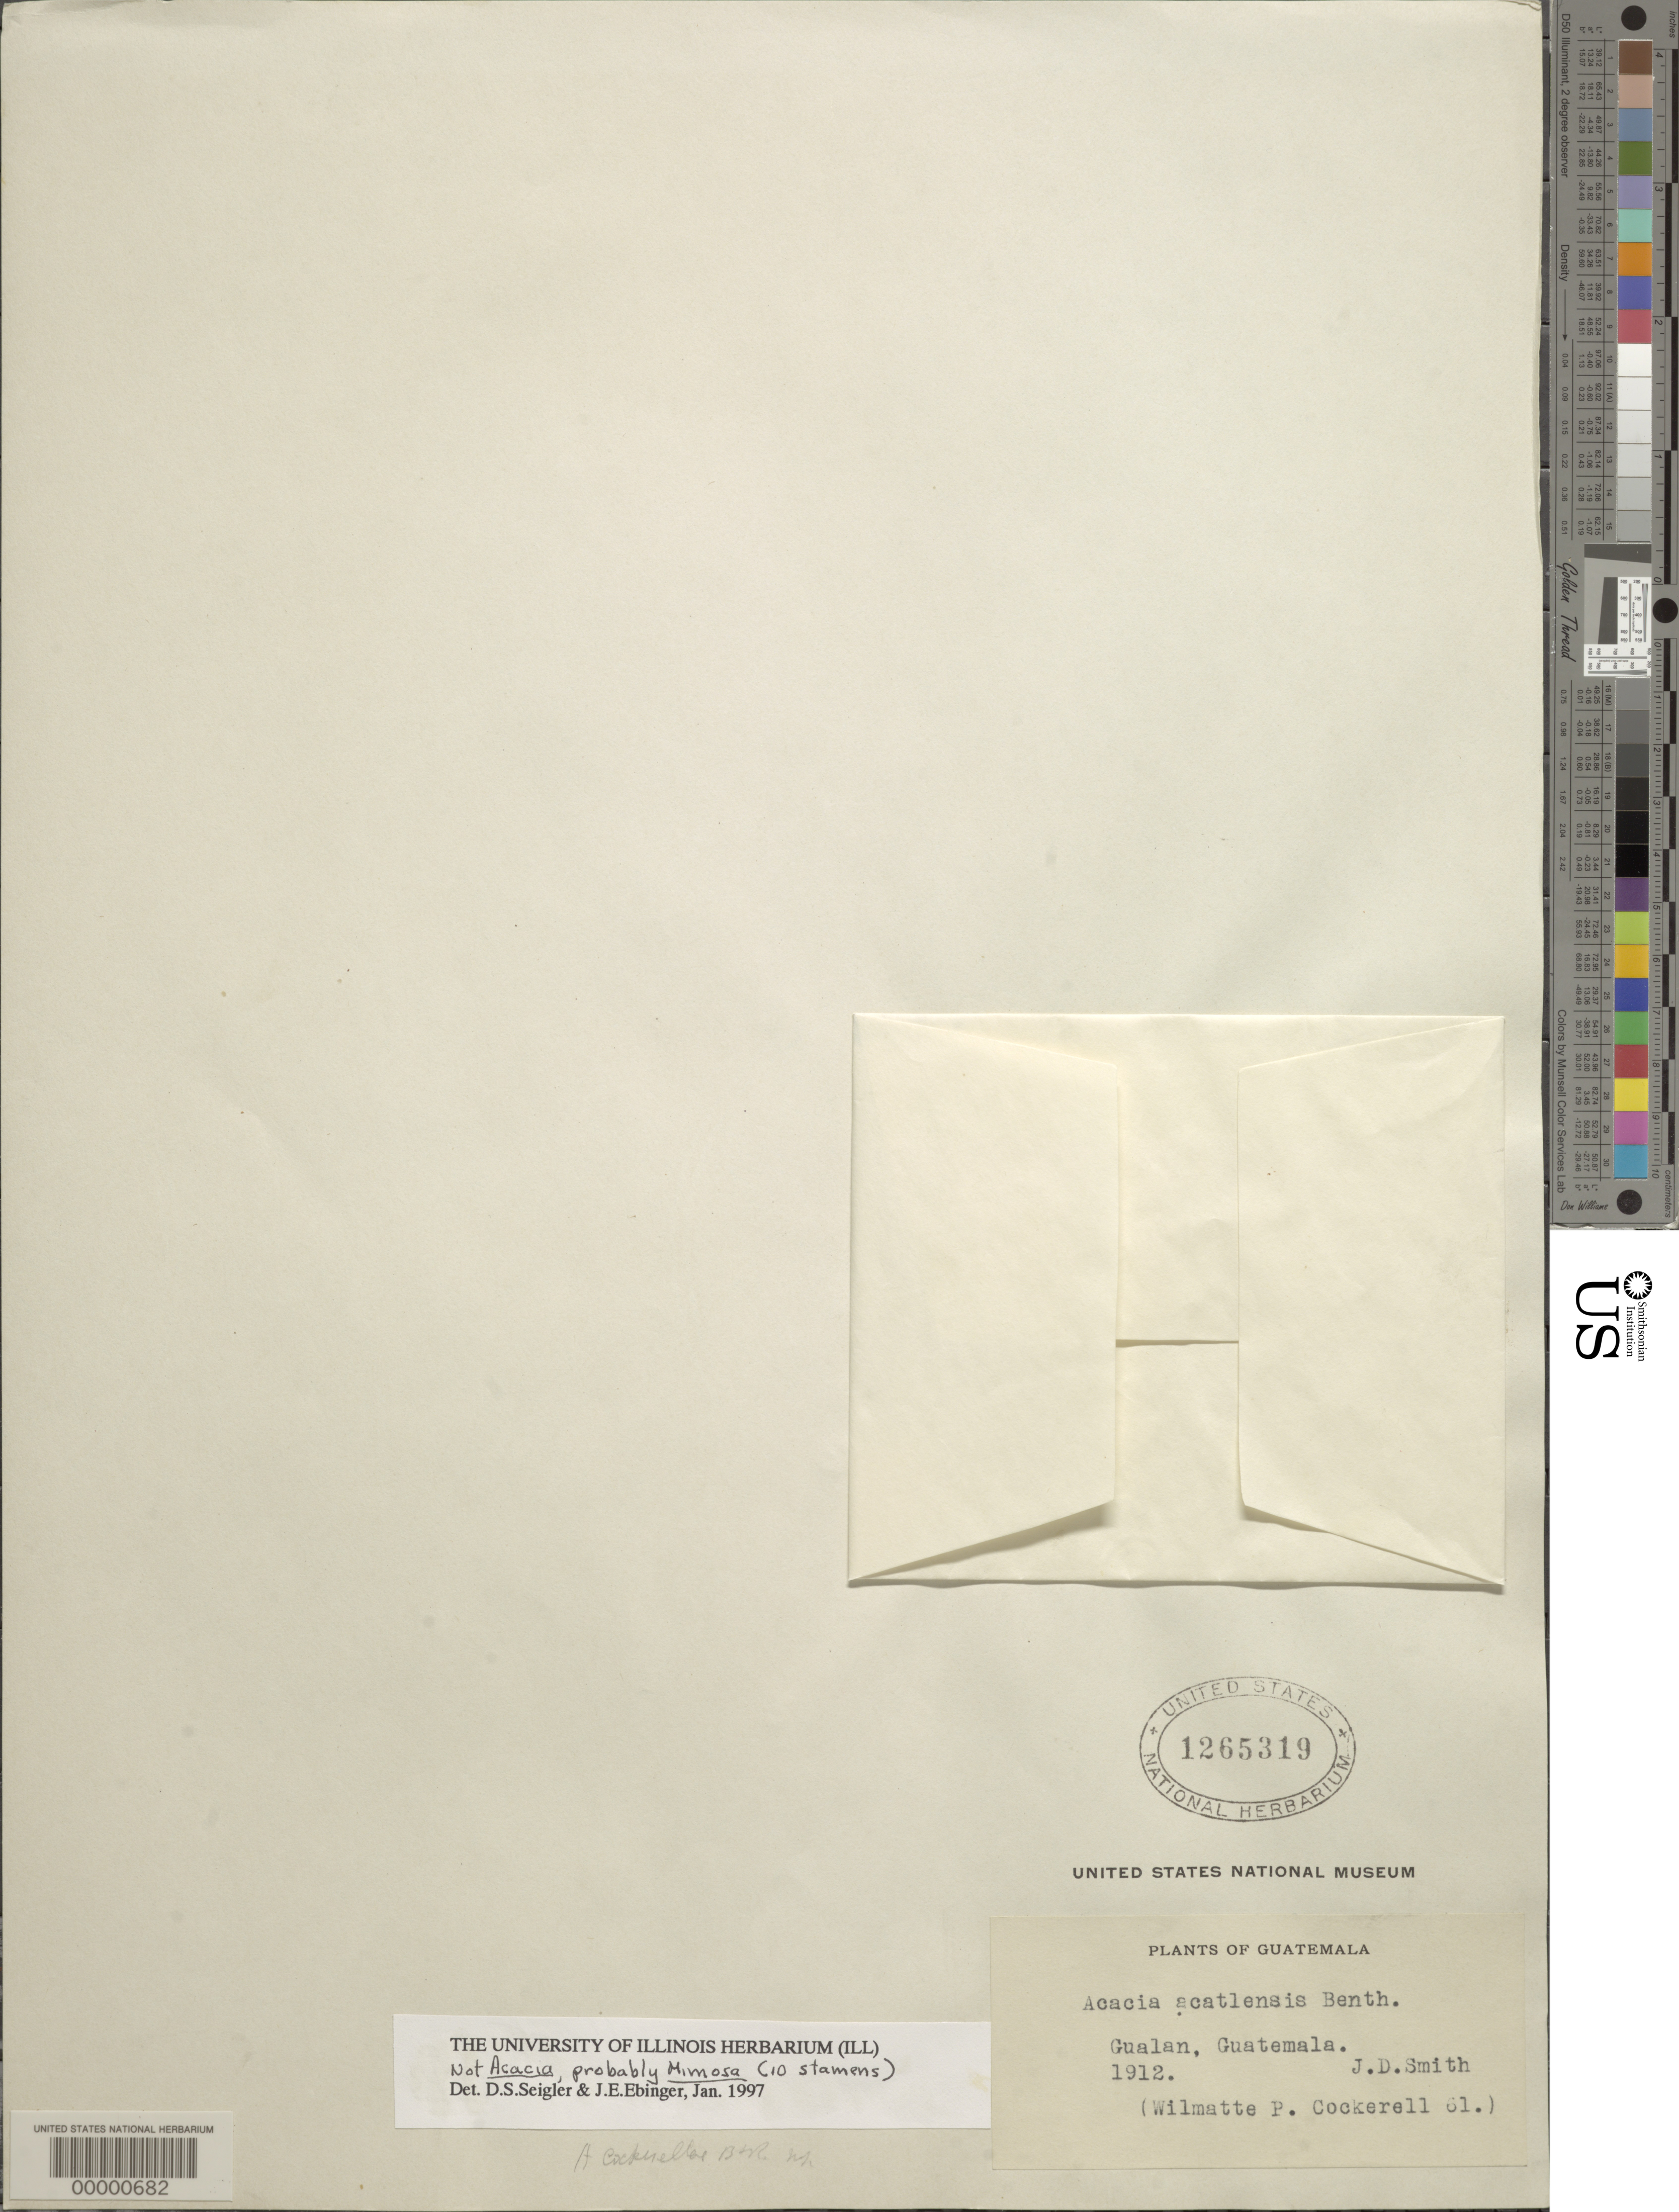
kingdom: Plantae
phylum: Tracheophyta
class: Magnoliopsida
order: Fabales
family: Fabaceae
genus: Mimosa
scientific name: Mimosa sp.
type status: Type Fragment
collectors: W. Cockerell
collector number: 61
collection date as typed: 1912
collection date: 1912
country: Guatemala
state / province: Zacapa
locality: Gualan.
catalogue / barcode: US 1265319